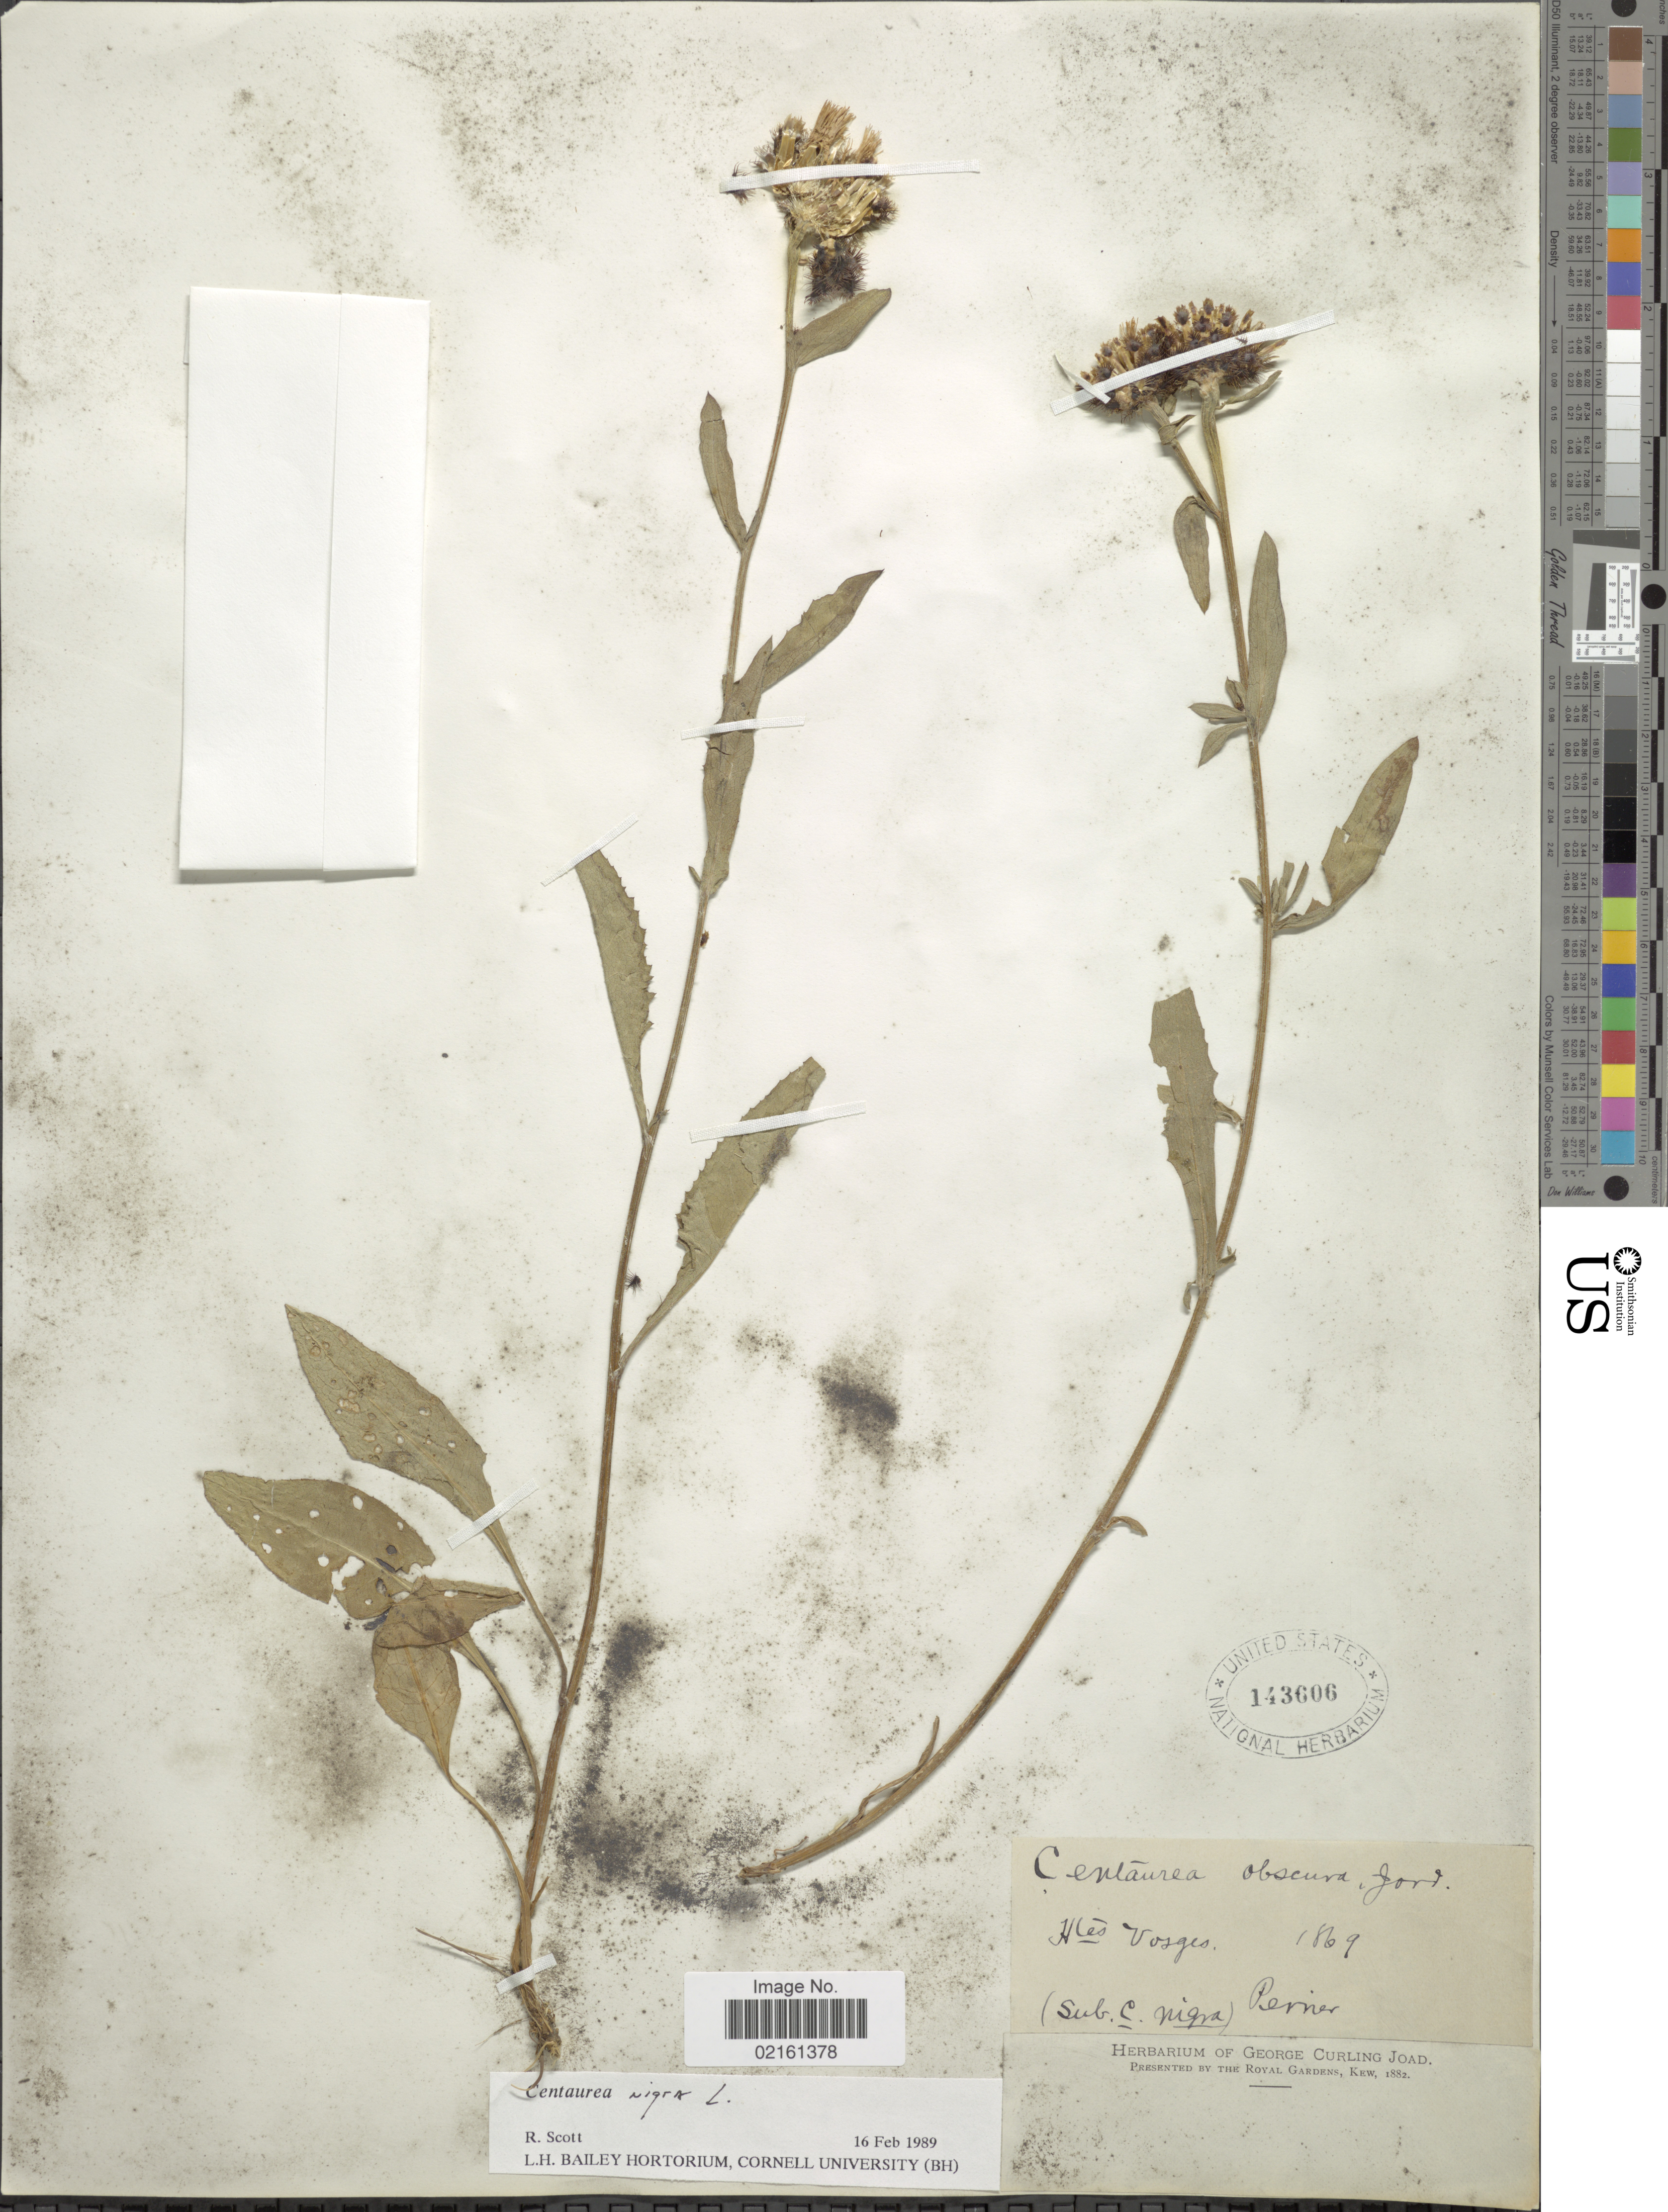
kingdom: Plantae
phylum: Tracheophyta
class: Magnoliopsida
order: Asterales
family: Asteraceae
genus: Centaurea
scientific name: Centaurea nigra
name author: L.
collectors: Perrier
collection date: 1869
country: France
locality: Htes Vosges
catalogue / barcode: US 143606